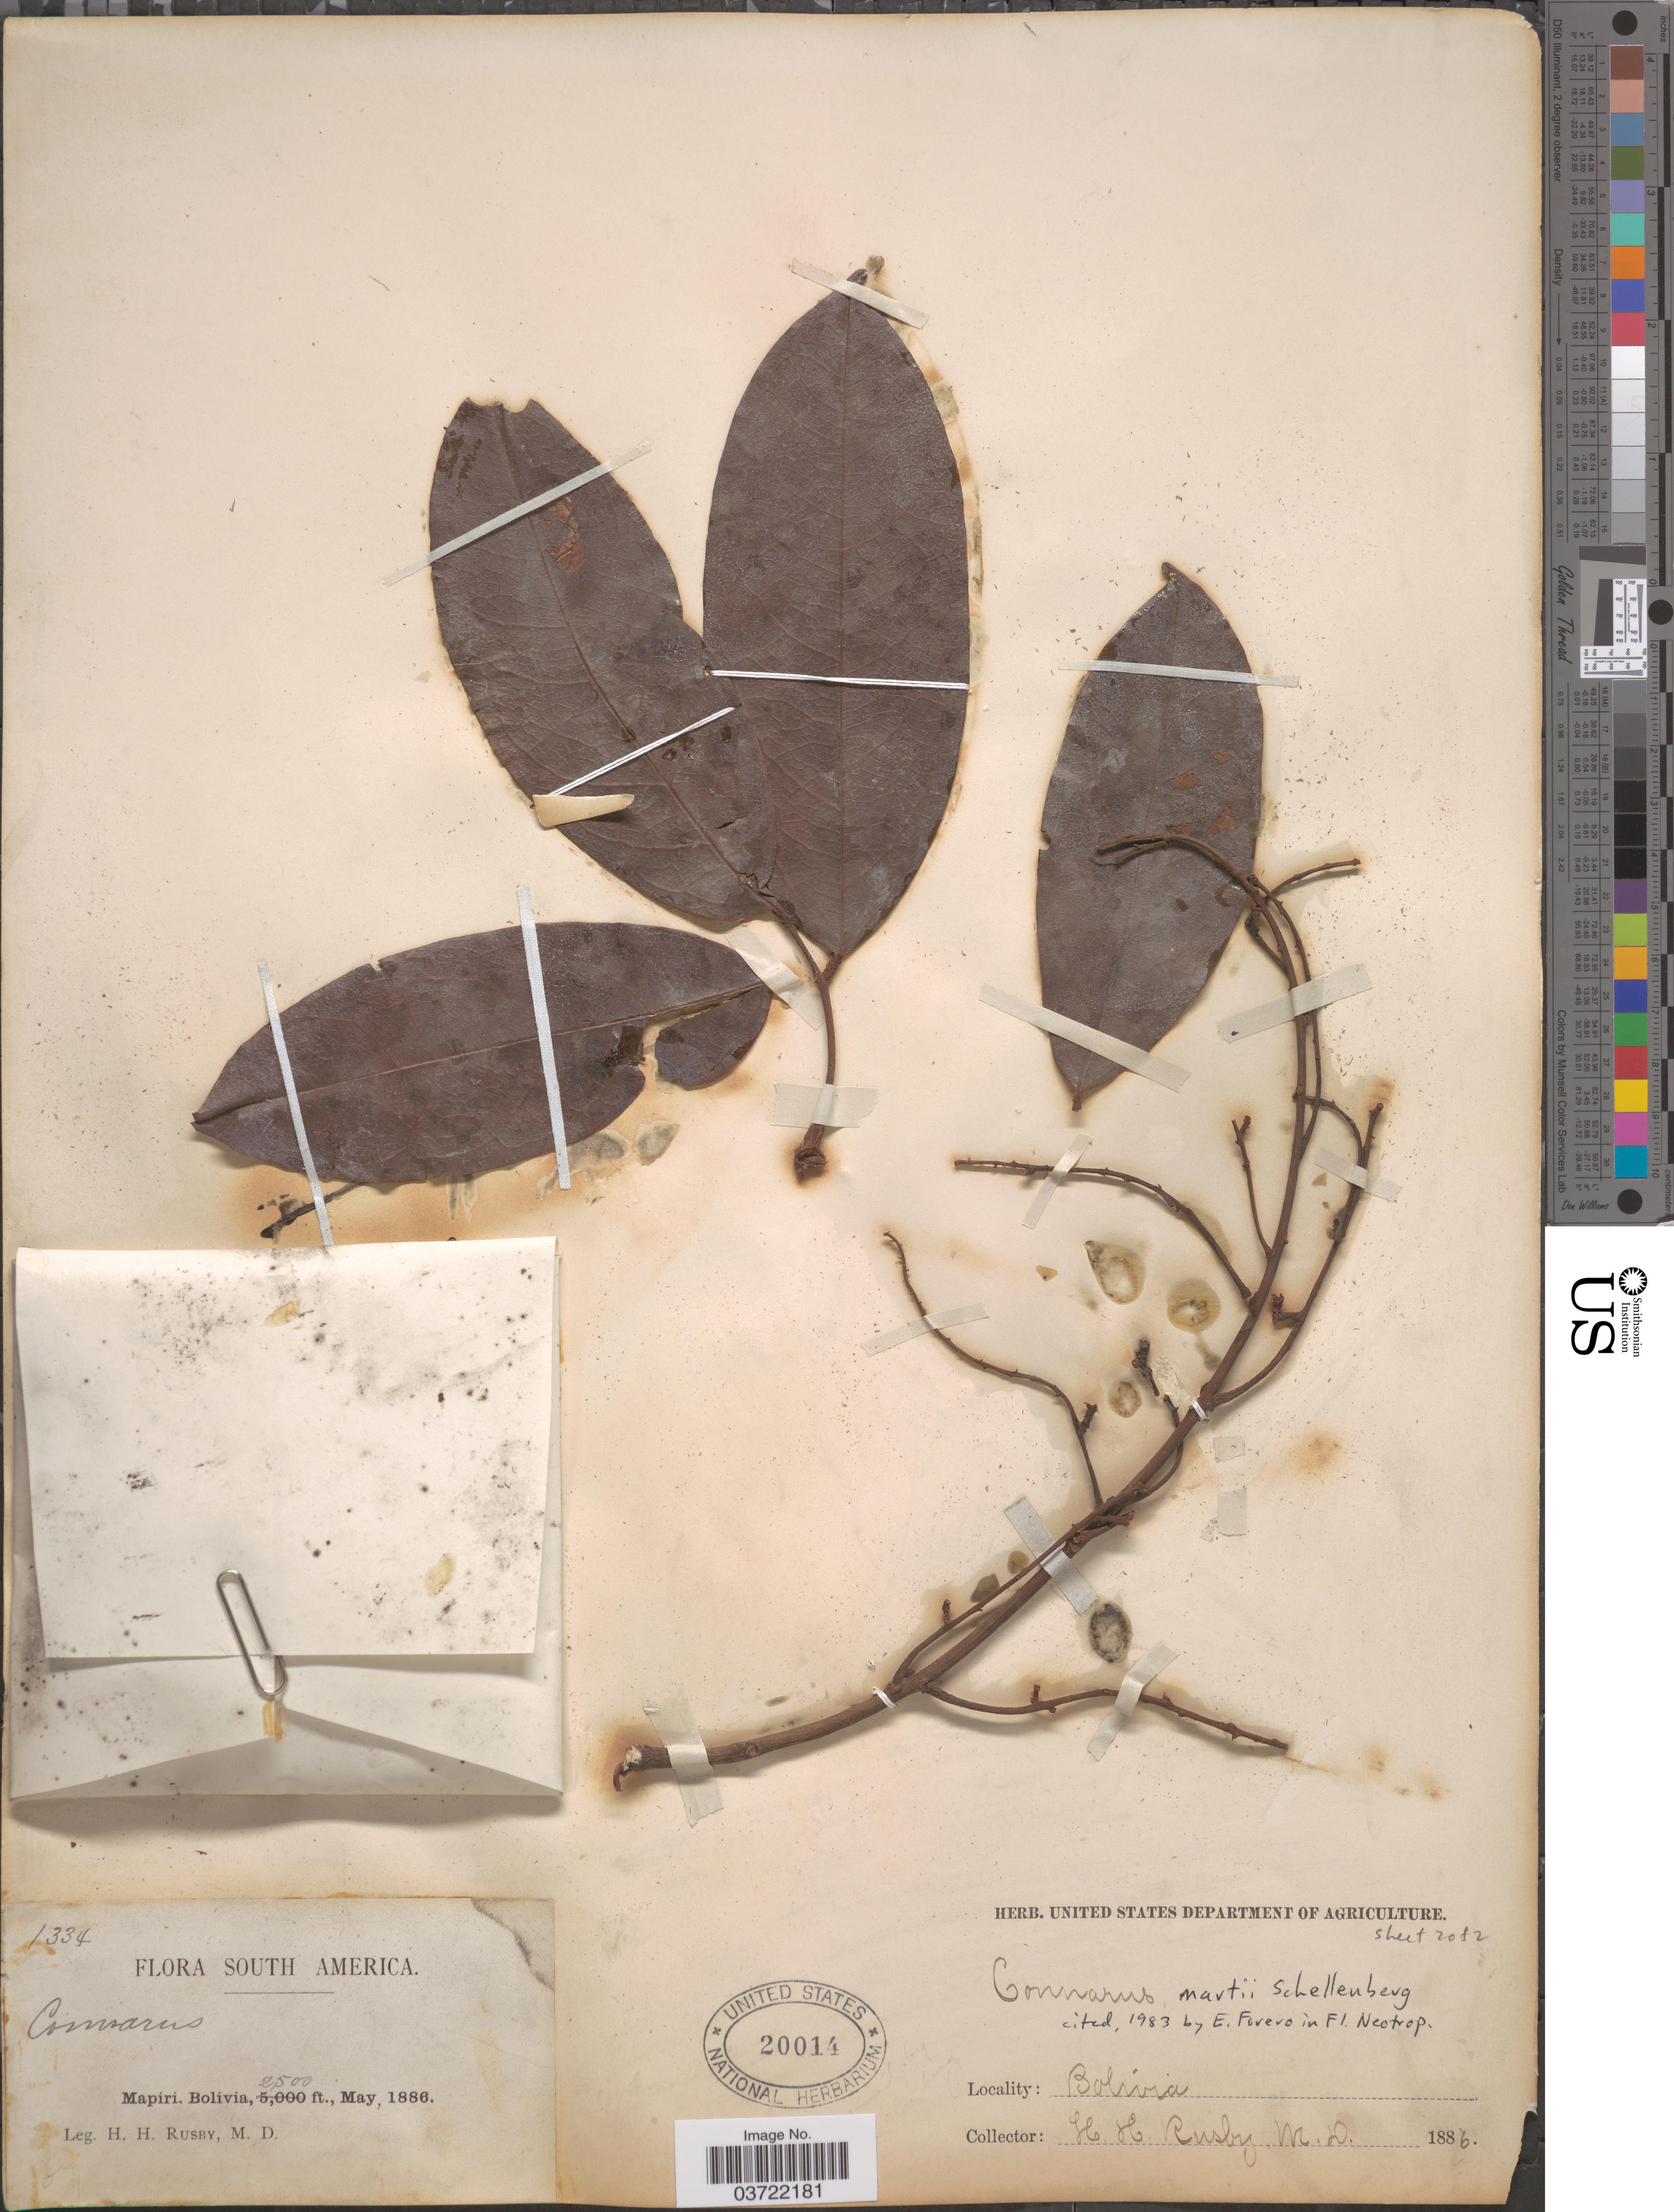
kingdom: Plantae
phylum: Tracheophyta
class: Magnoliopsida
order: Oxalidales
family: Connaraceae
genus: Connarus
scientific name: Connarus martii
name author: Schellenb.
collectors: H. H. Rusby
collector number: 1334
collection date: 1886-05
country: Bolivia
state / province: La Páz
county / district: Larecaja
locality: Mapiri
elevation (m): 762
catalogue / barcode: US 20014